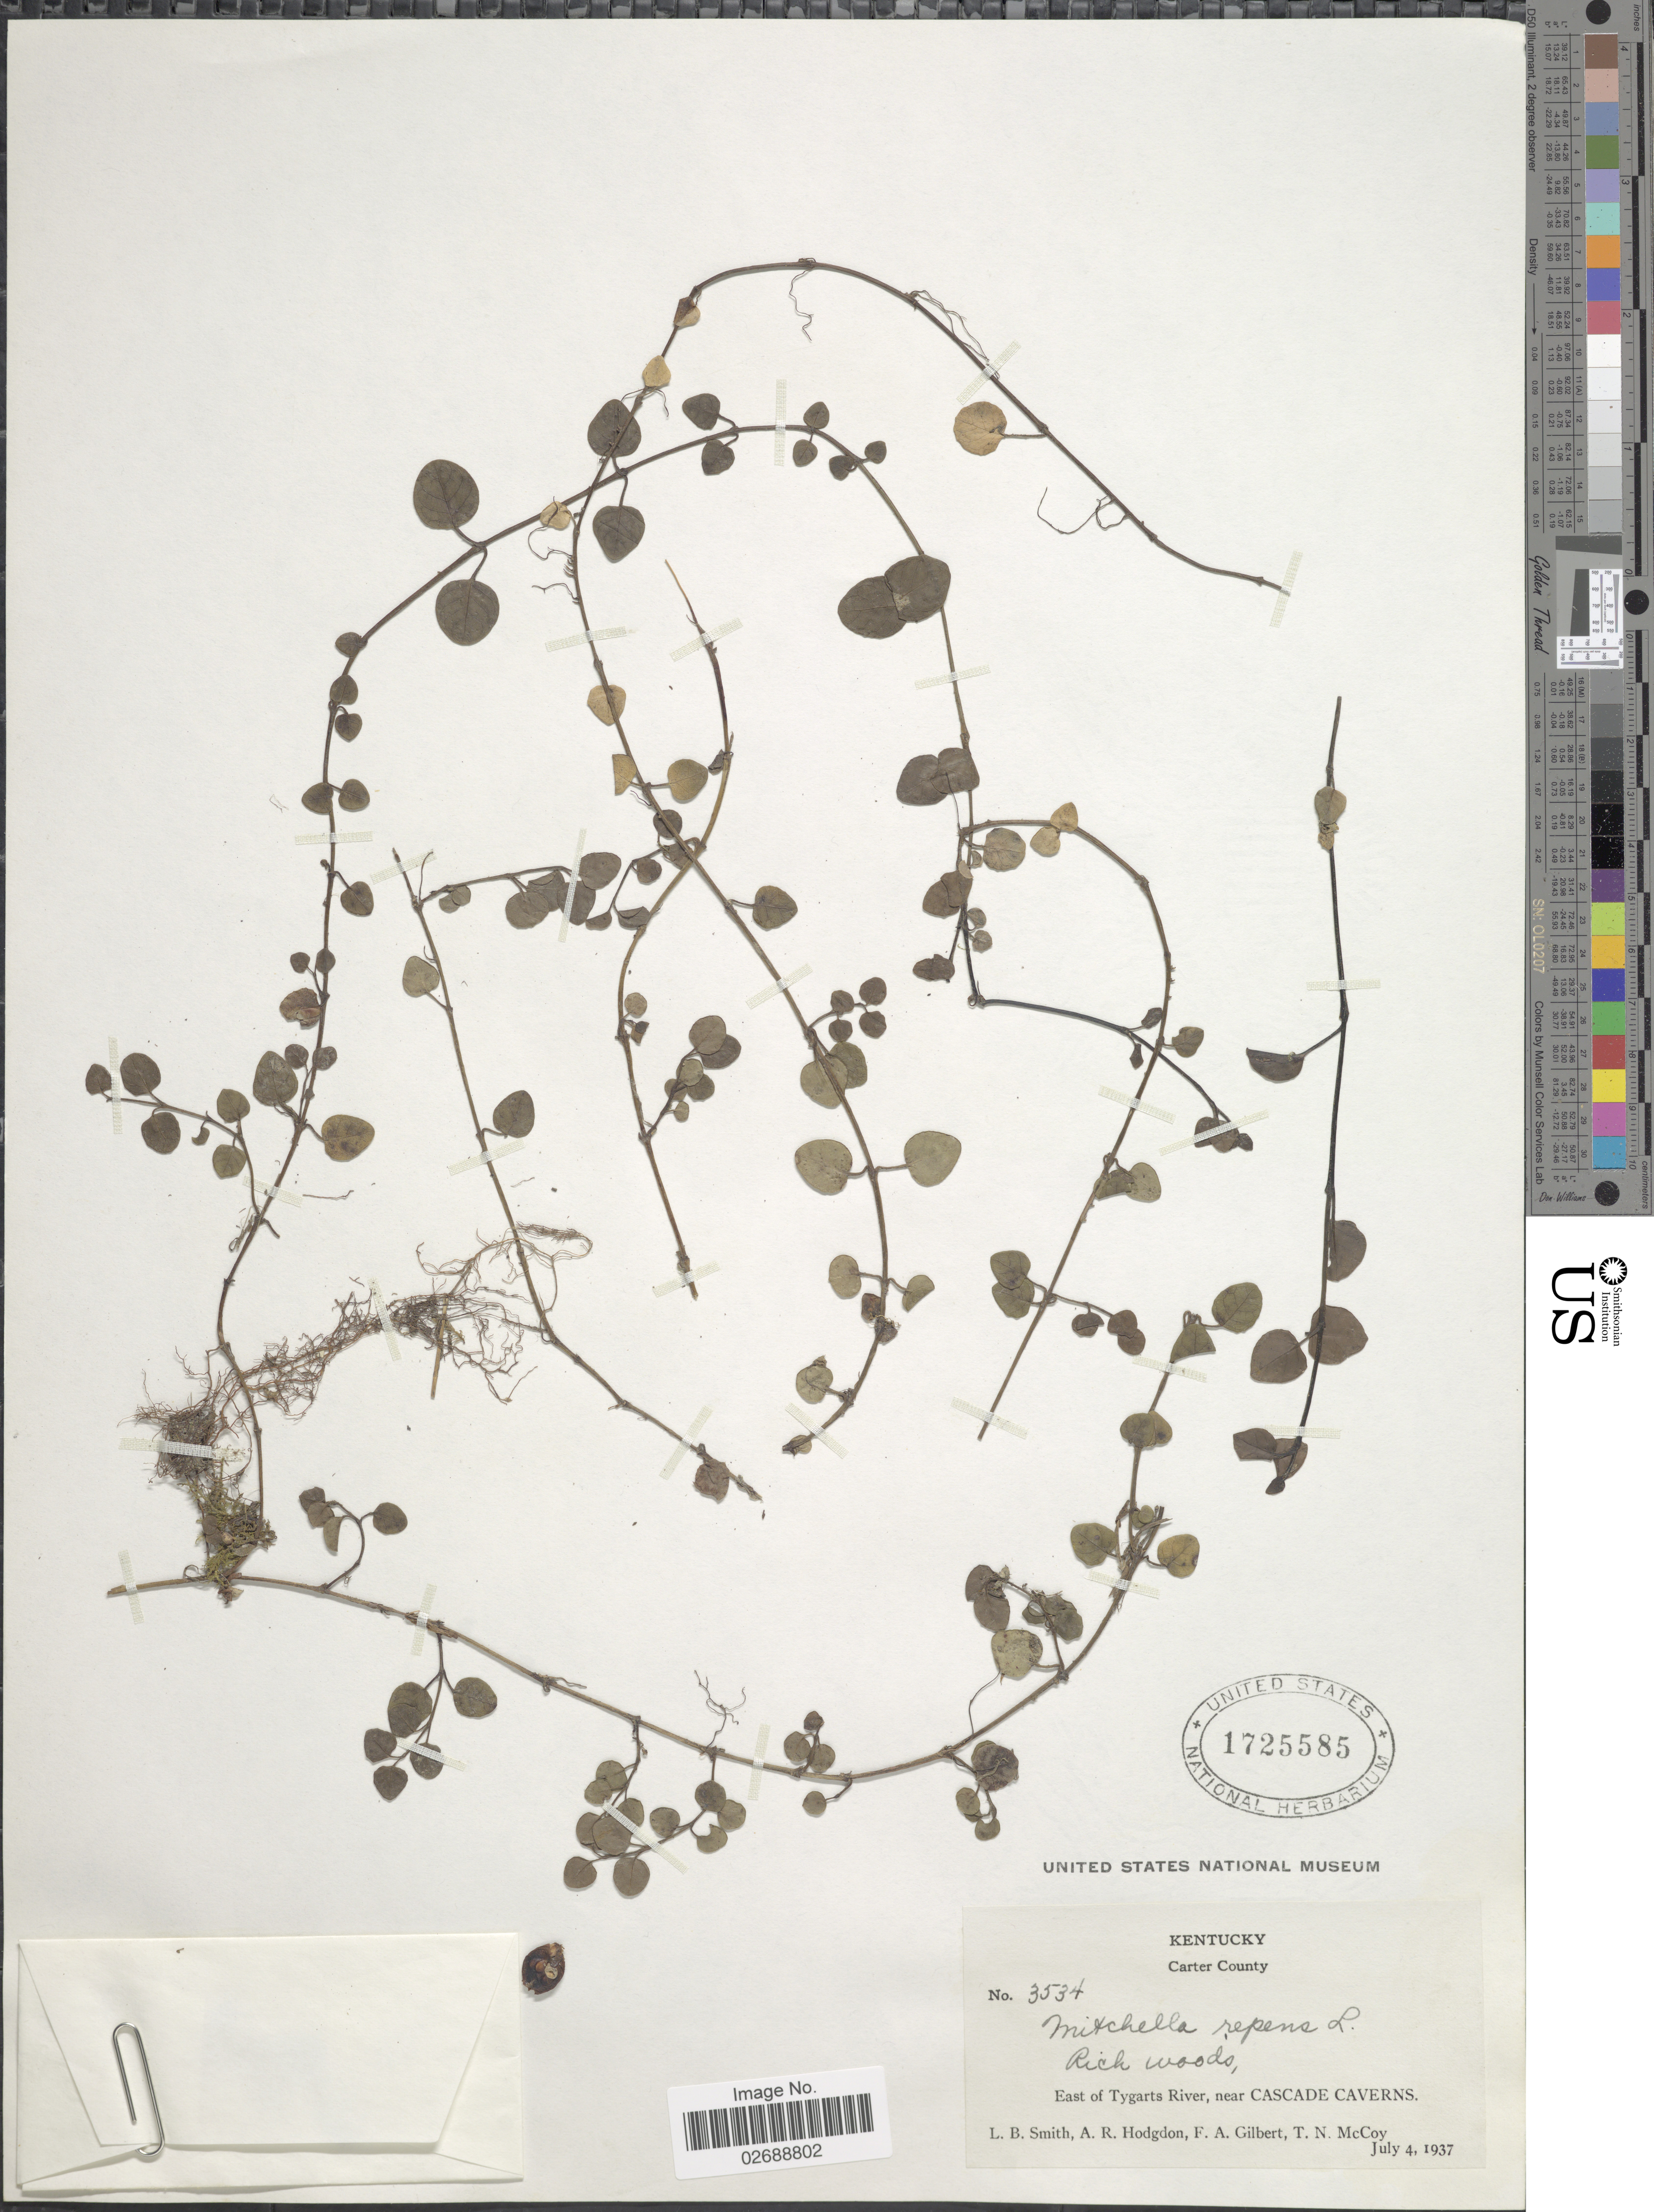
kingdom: Plantae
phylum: Tracheophyta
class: Magnoliopsida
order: Gentianales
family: Rubiaceae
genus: Mitchella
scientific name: Mitchella repens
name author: L.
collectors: L. Smith, A. R. Hodgdon, F. A. Gilbert & T. N. McCoy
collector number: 3534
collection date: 1937-07-04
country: United States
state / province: Kentucky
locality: Carter County. East of Tygarts River, near Cascade Caverns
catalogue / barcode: US 1725585